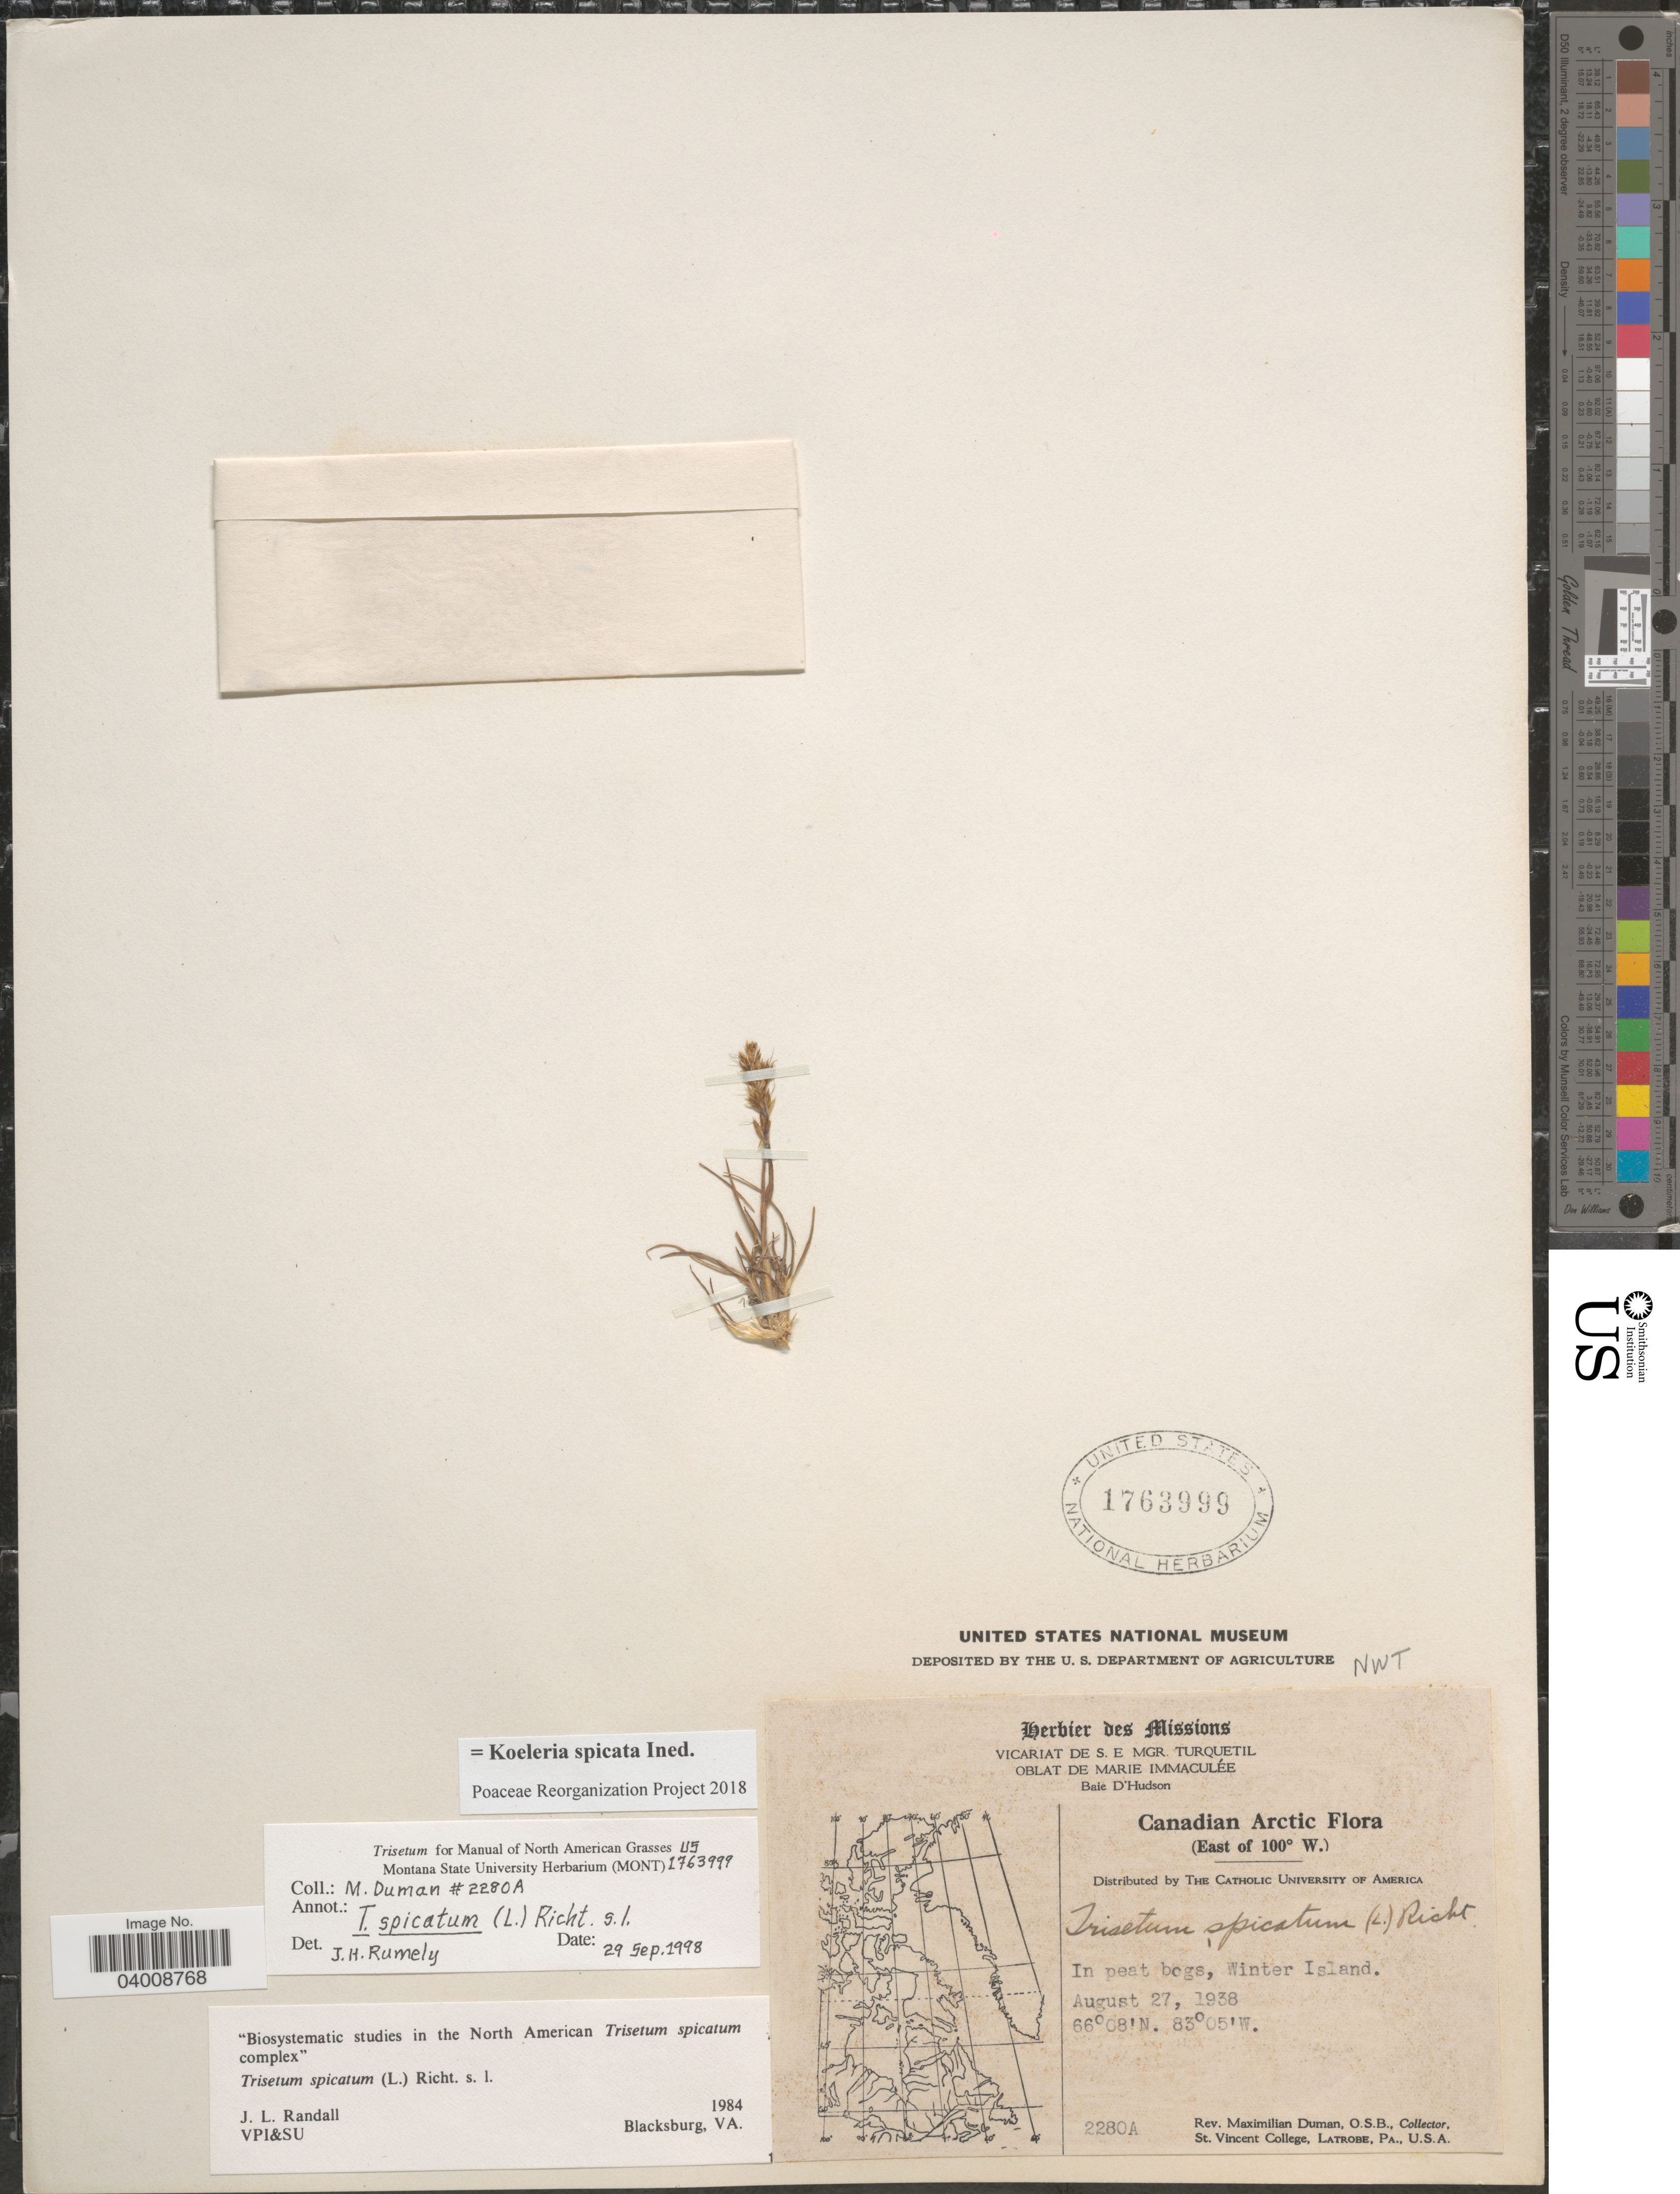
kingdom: Plantae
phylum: Tracheophyta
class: Liliopsida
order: Poales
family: Poaceae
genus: Koeleria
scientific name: Koeleria spicata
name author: (L.) Barberá et al.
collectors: M. Duman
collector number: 2280A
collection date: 1938-08-27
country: Canada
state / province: Northwest Territories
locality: Canadian Arctic. (East of 100° W.) Winter Island.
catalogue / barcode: US 1763999